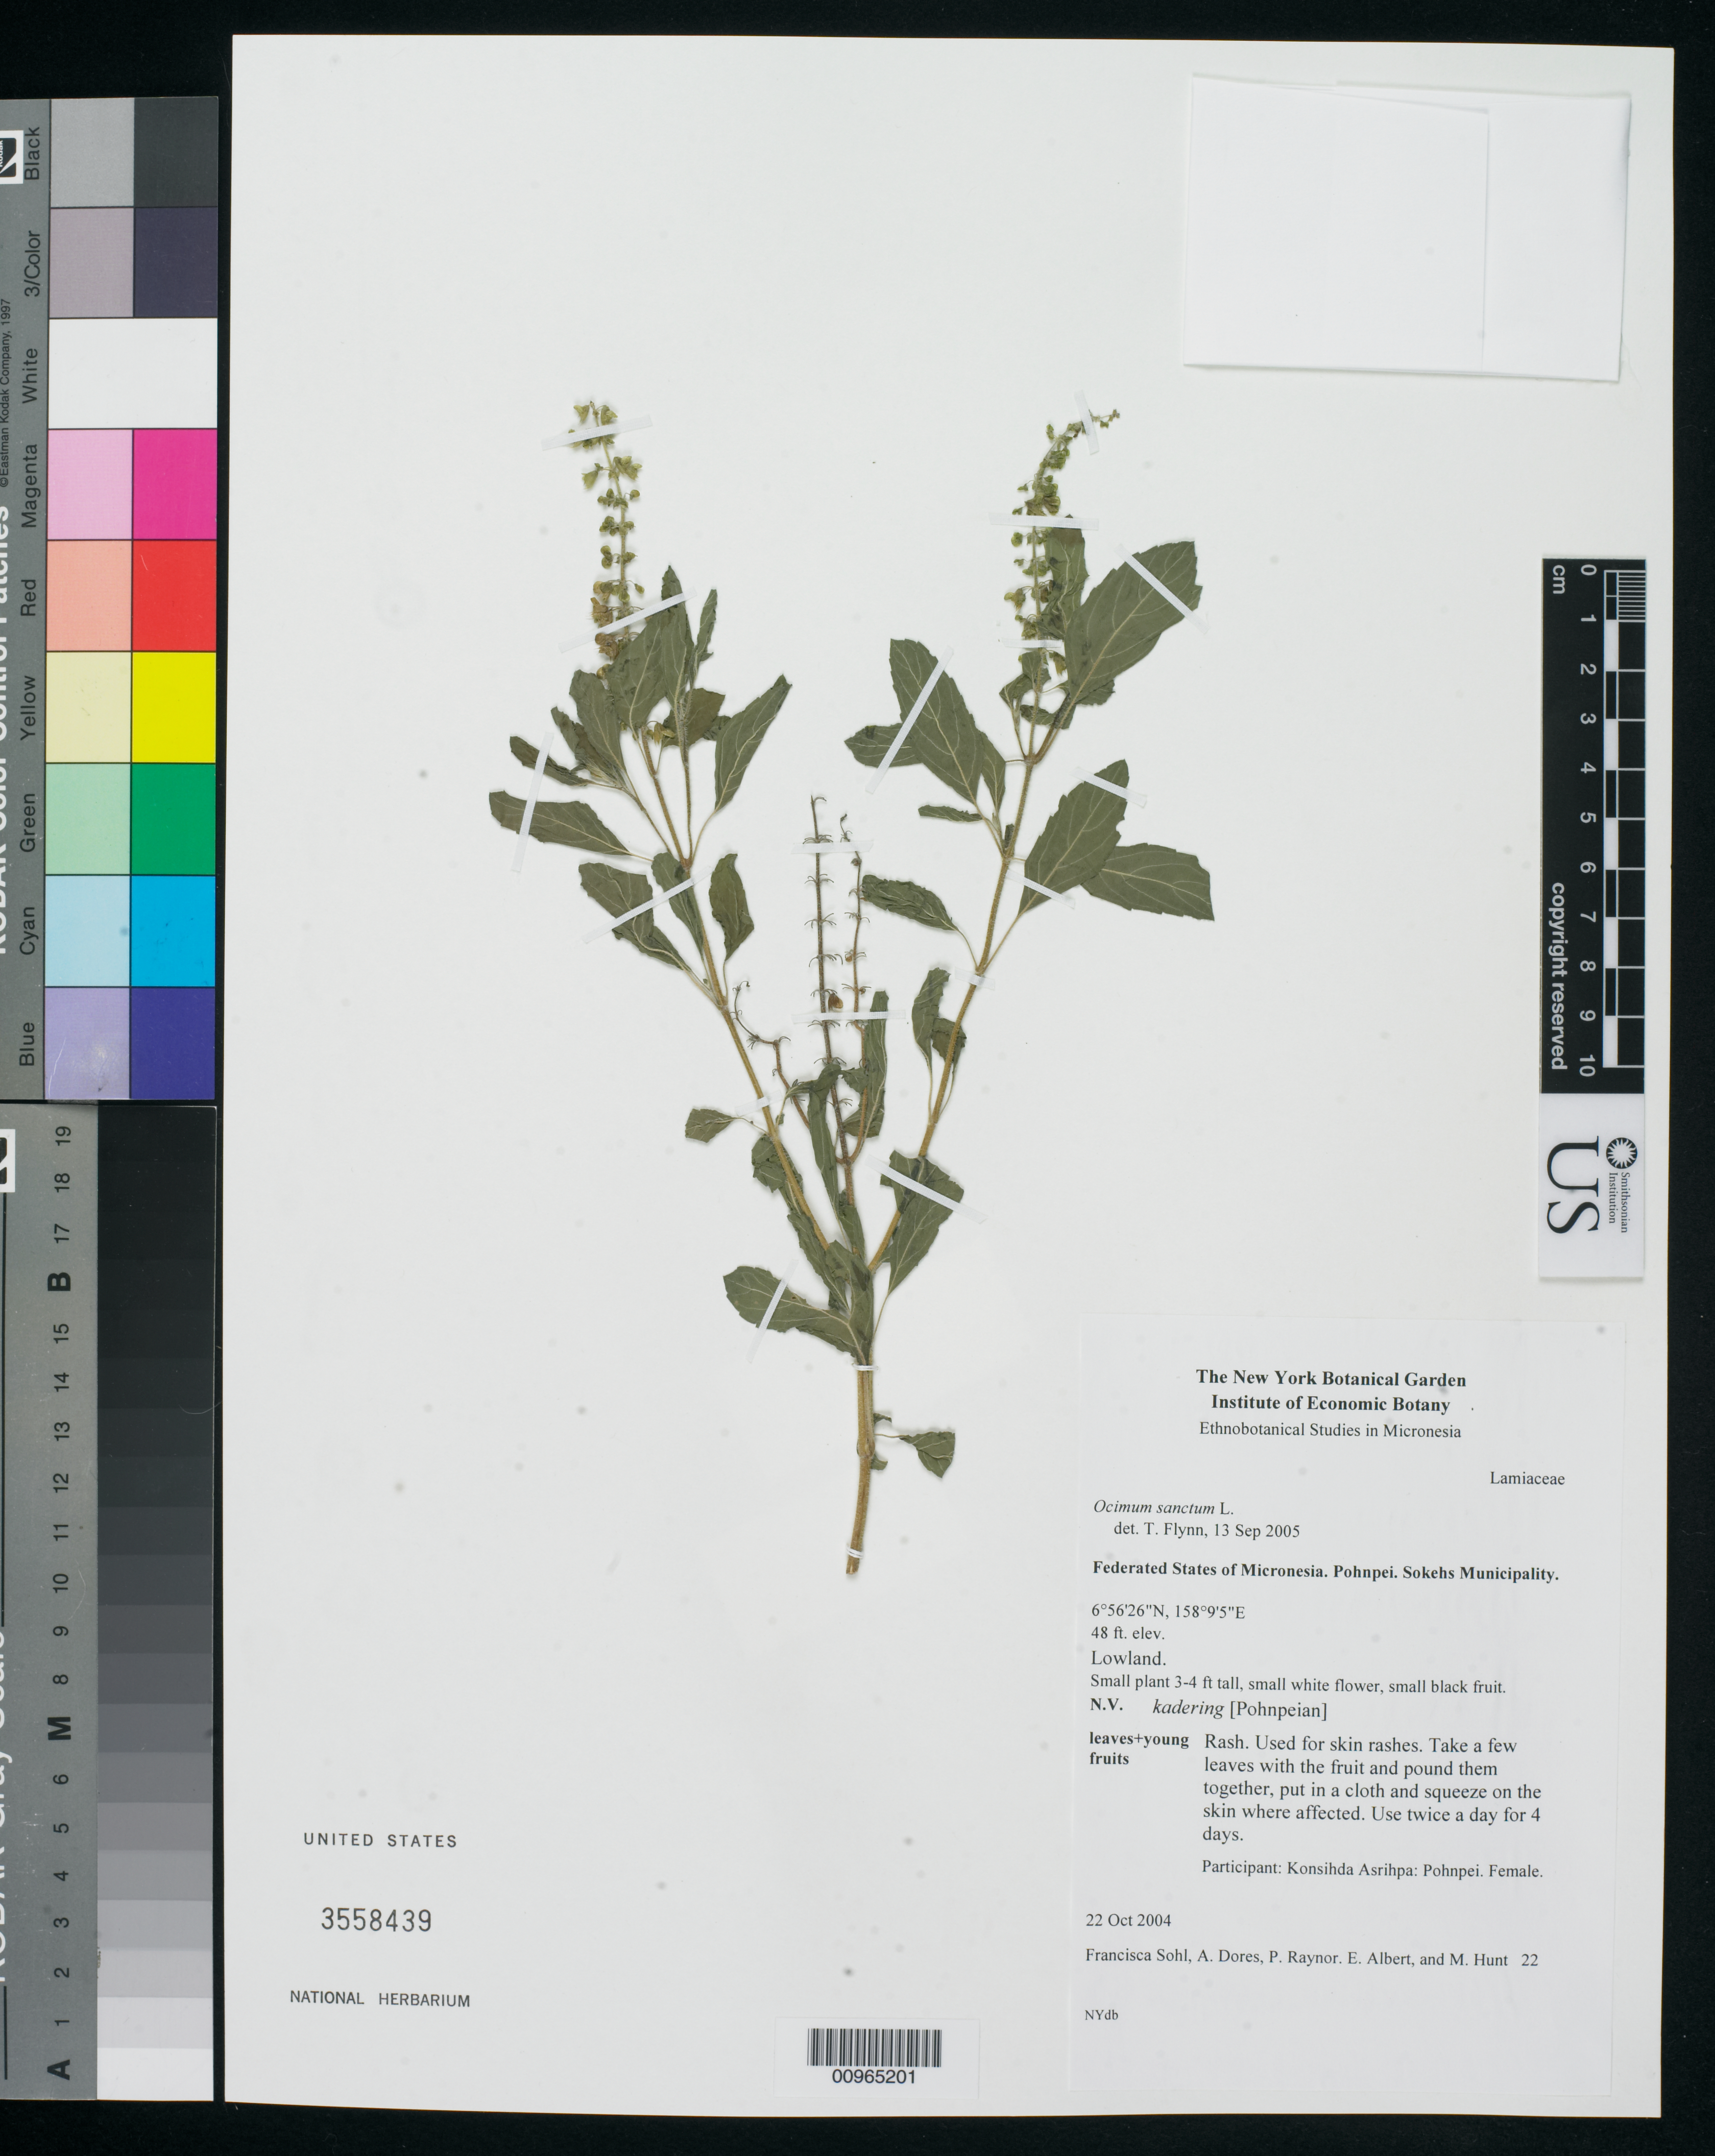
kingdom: Plantae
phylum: Tracheophyta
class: Magnoliopsida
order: Lamiales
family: Lamiaceae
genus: Ocimum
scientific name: Ocimum sanctum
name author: L.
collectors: F. Sohl, A. Dores, A. Raynor & E. Albert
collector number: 22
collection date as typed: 21 Oct 2004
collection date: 2004-10-21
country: Micronesia, Federated States of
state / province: Pohnpei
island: Pohnpei [Ponape]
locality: Sokehs Muncipality, Pohnpei, Micronesia. Lowland.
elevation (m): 15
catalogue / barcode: US 3558439